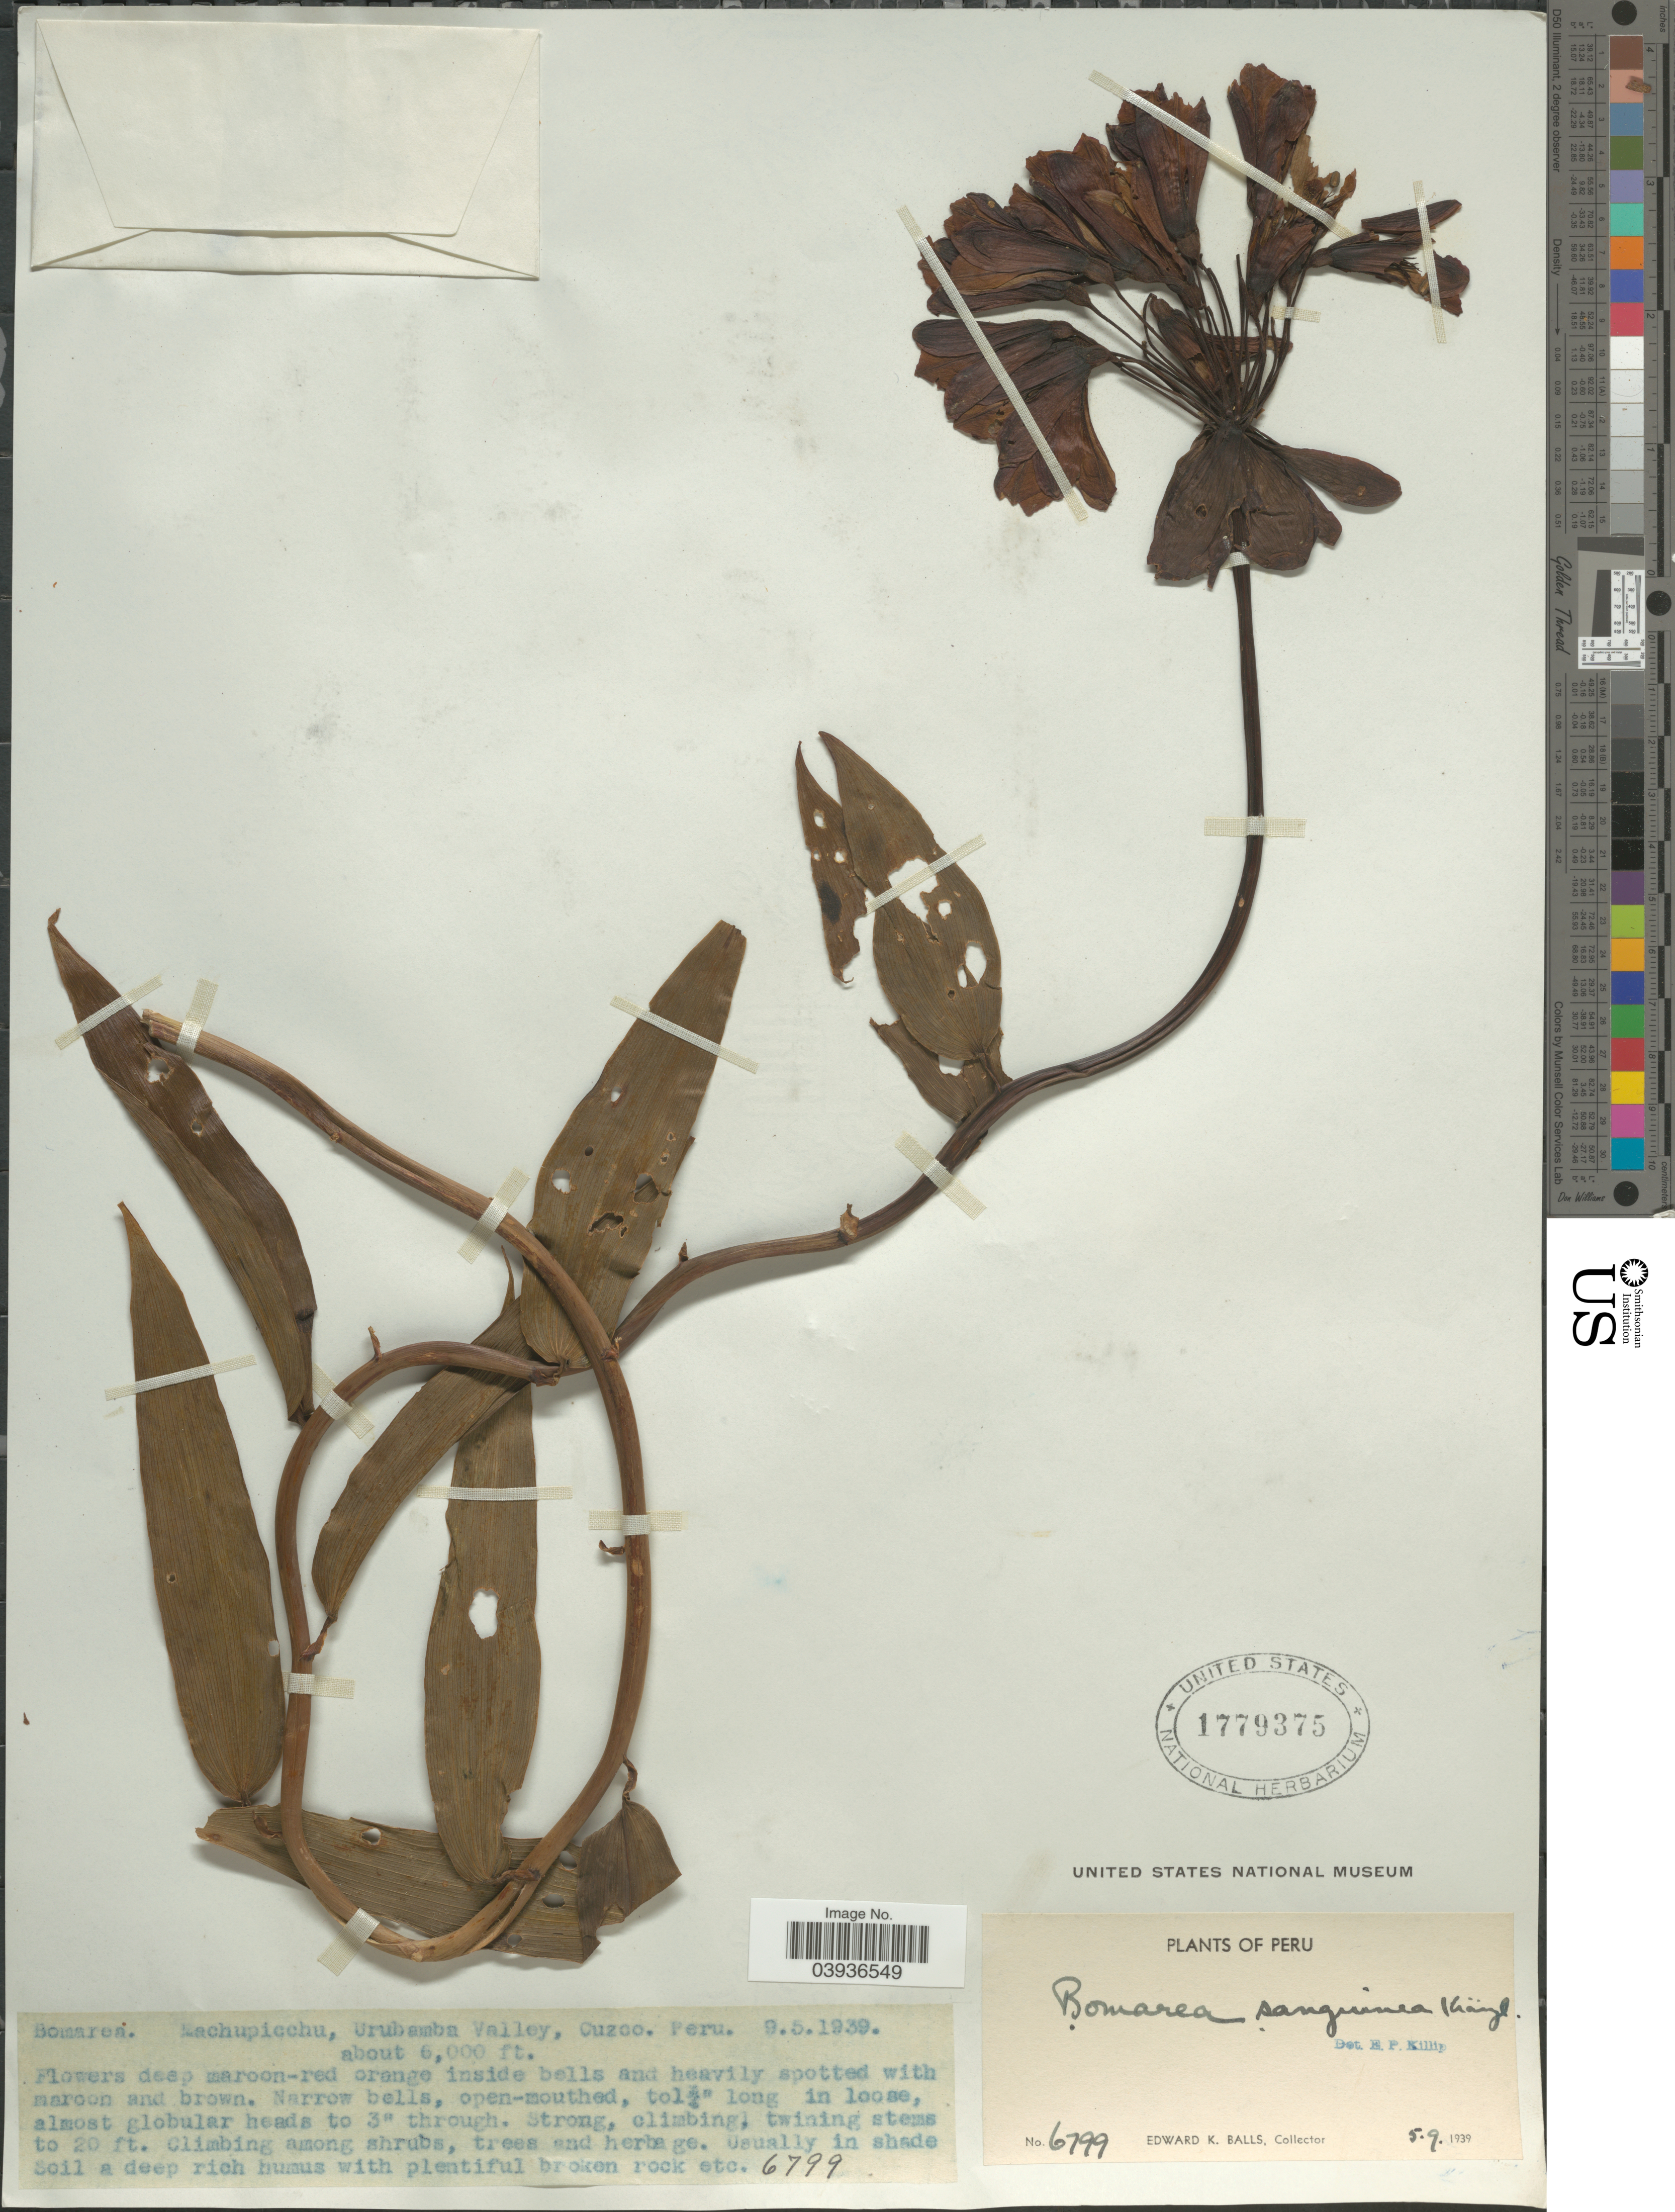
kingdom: Plantae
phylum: Tracheophyta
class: Liliopsida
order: Liliales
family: Alstroemeriaceae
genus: Bomarea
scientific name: Bomarea sanguinea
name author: Kraenzl.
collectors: E. K. Balls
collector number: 6799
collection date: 1939-05-09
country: Peru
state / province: Cusco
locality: Lachupicchu, Urubamba Valley, Cuzco.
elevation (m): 1829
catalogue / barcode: US 1779375